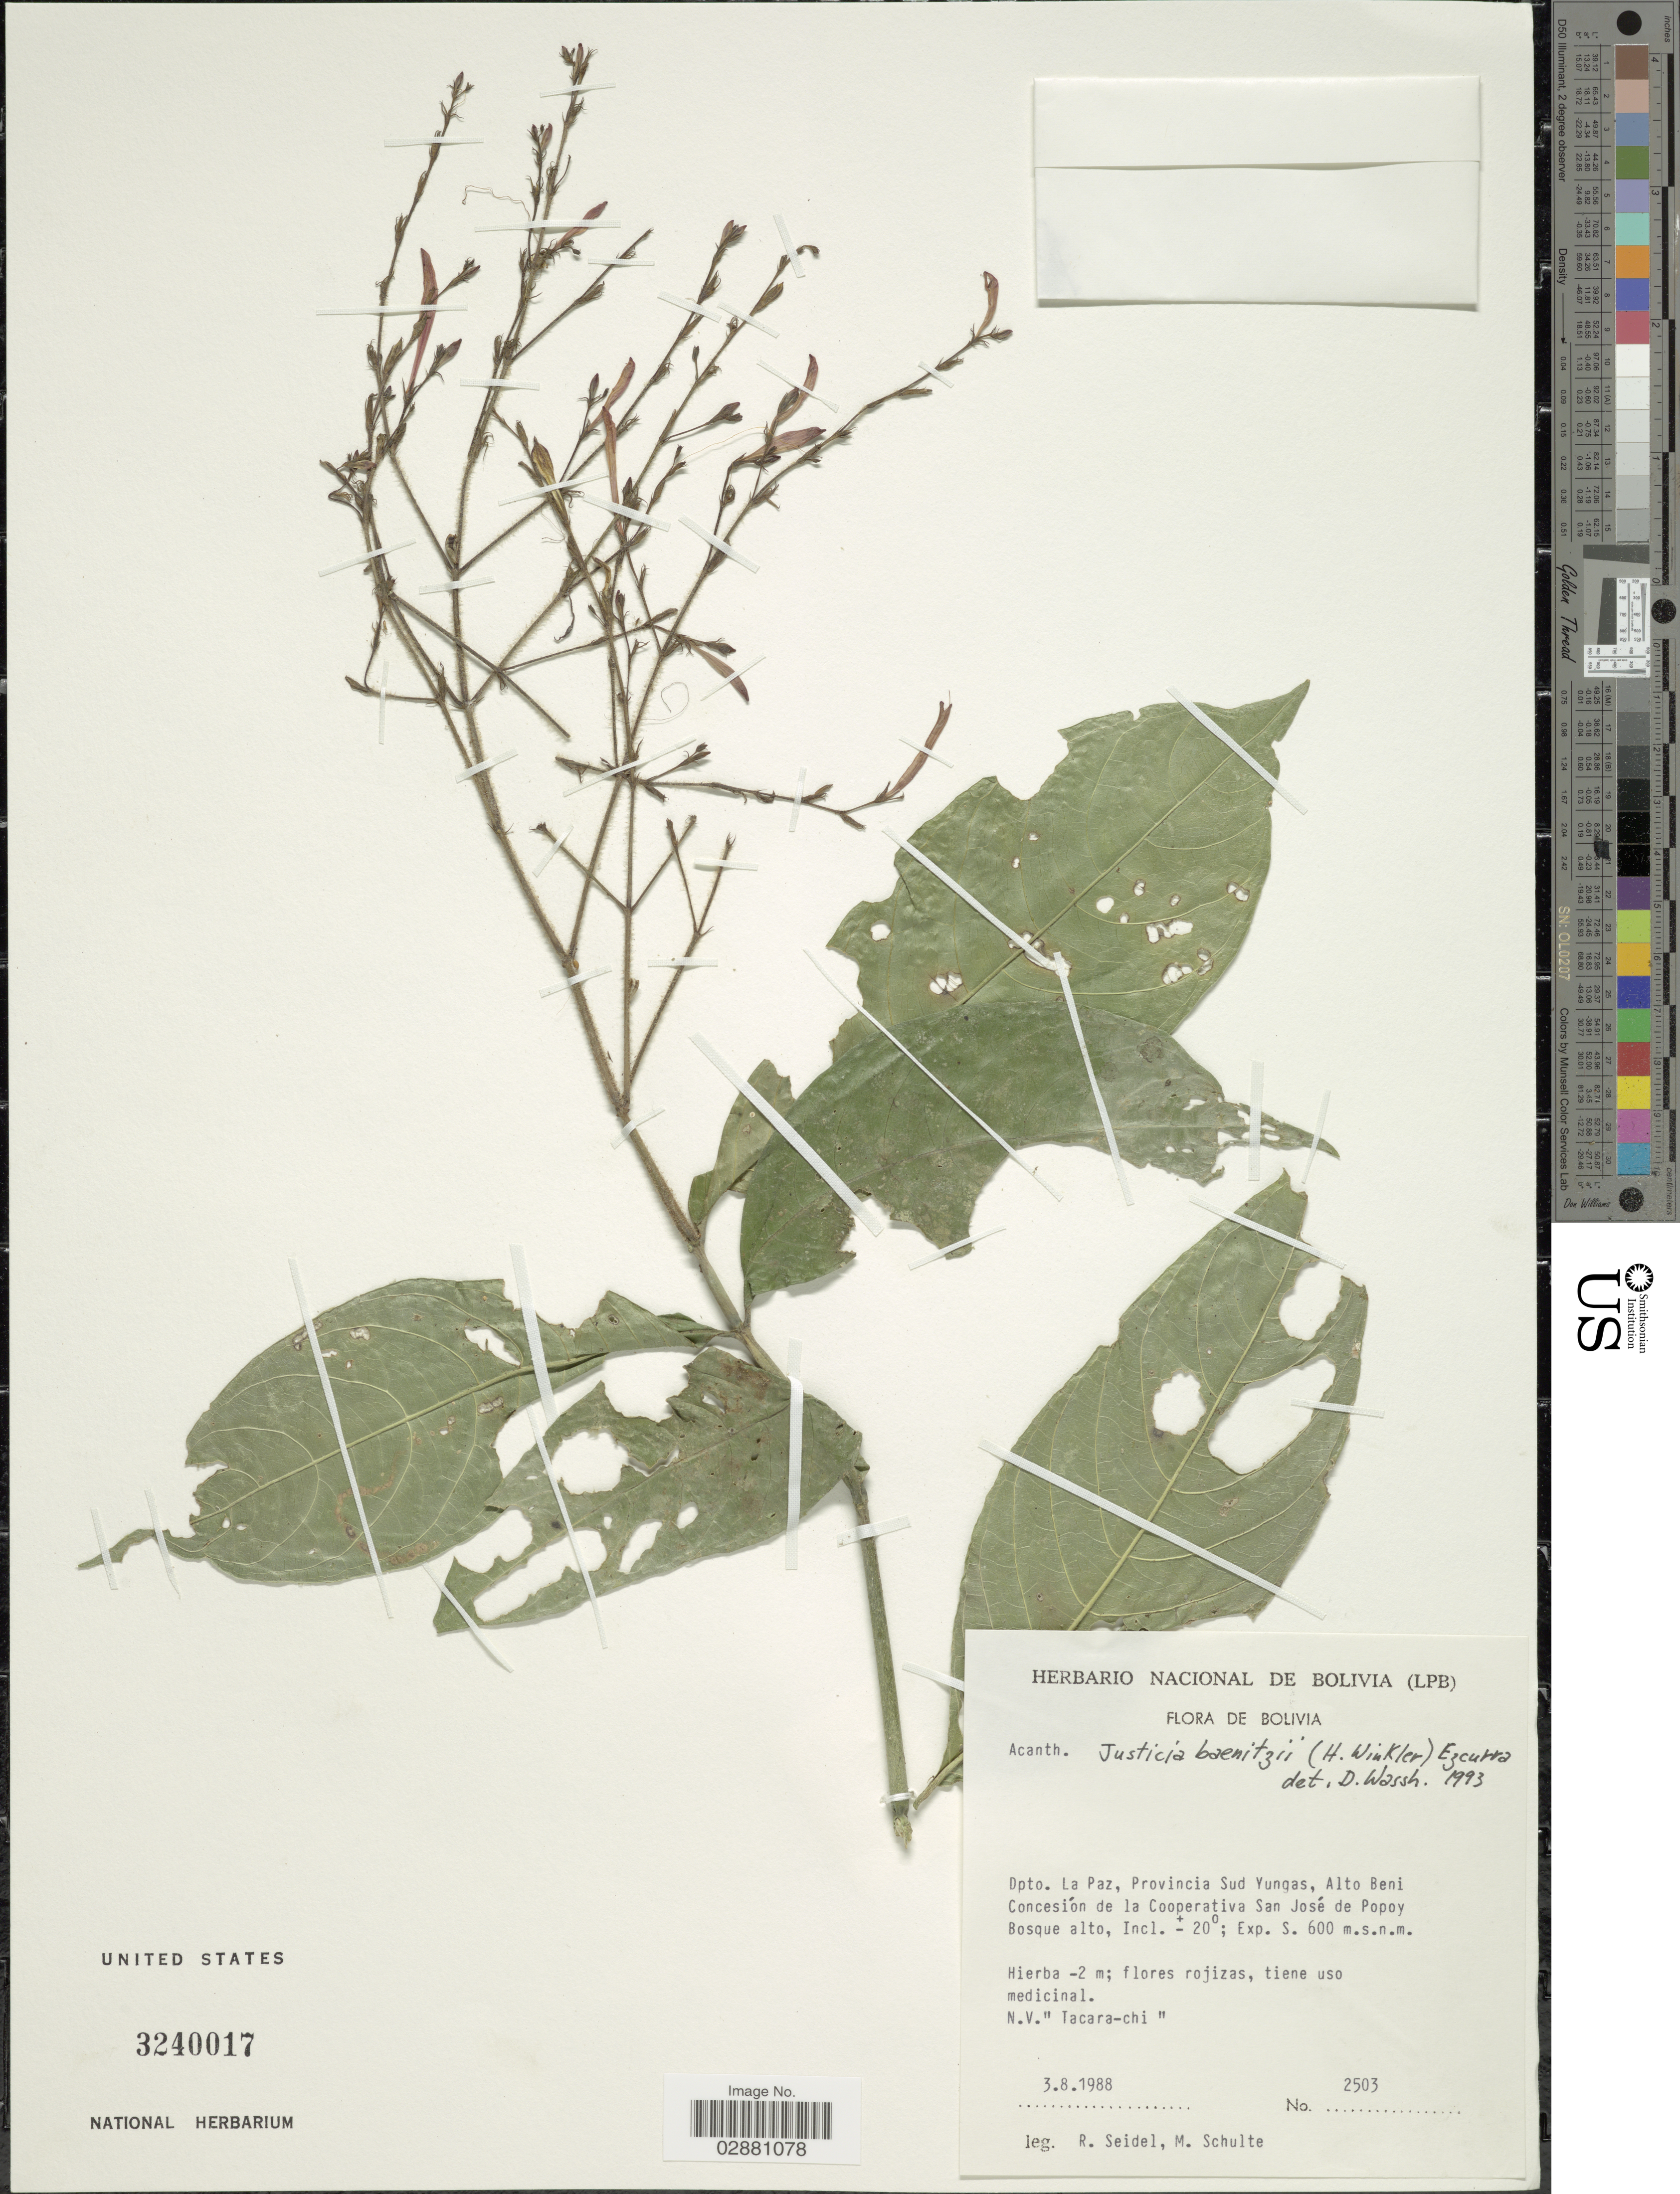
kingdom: Plantae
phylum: Tracheophyta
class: Magnoliopsida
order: Lamiales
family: Acanthaceae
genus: Justicia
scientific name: Justicia baenitzii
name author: (H.J.P. Winkl.) C. Ezcurra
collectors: R. Seidel & M. Schulte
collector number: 2503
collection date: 1988-08-03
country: Bolivia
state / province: La Paz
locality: Dpto. La Paz, Provincia Sud Yungas, Alto Beni Concesión de la Cooperativa San José de Popoy.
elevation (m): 600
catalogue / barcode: US 3240017